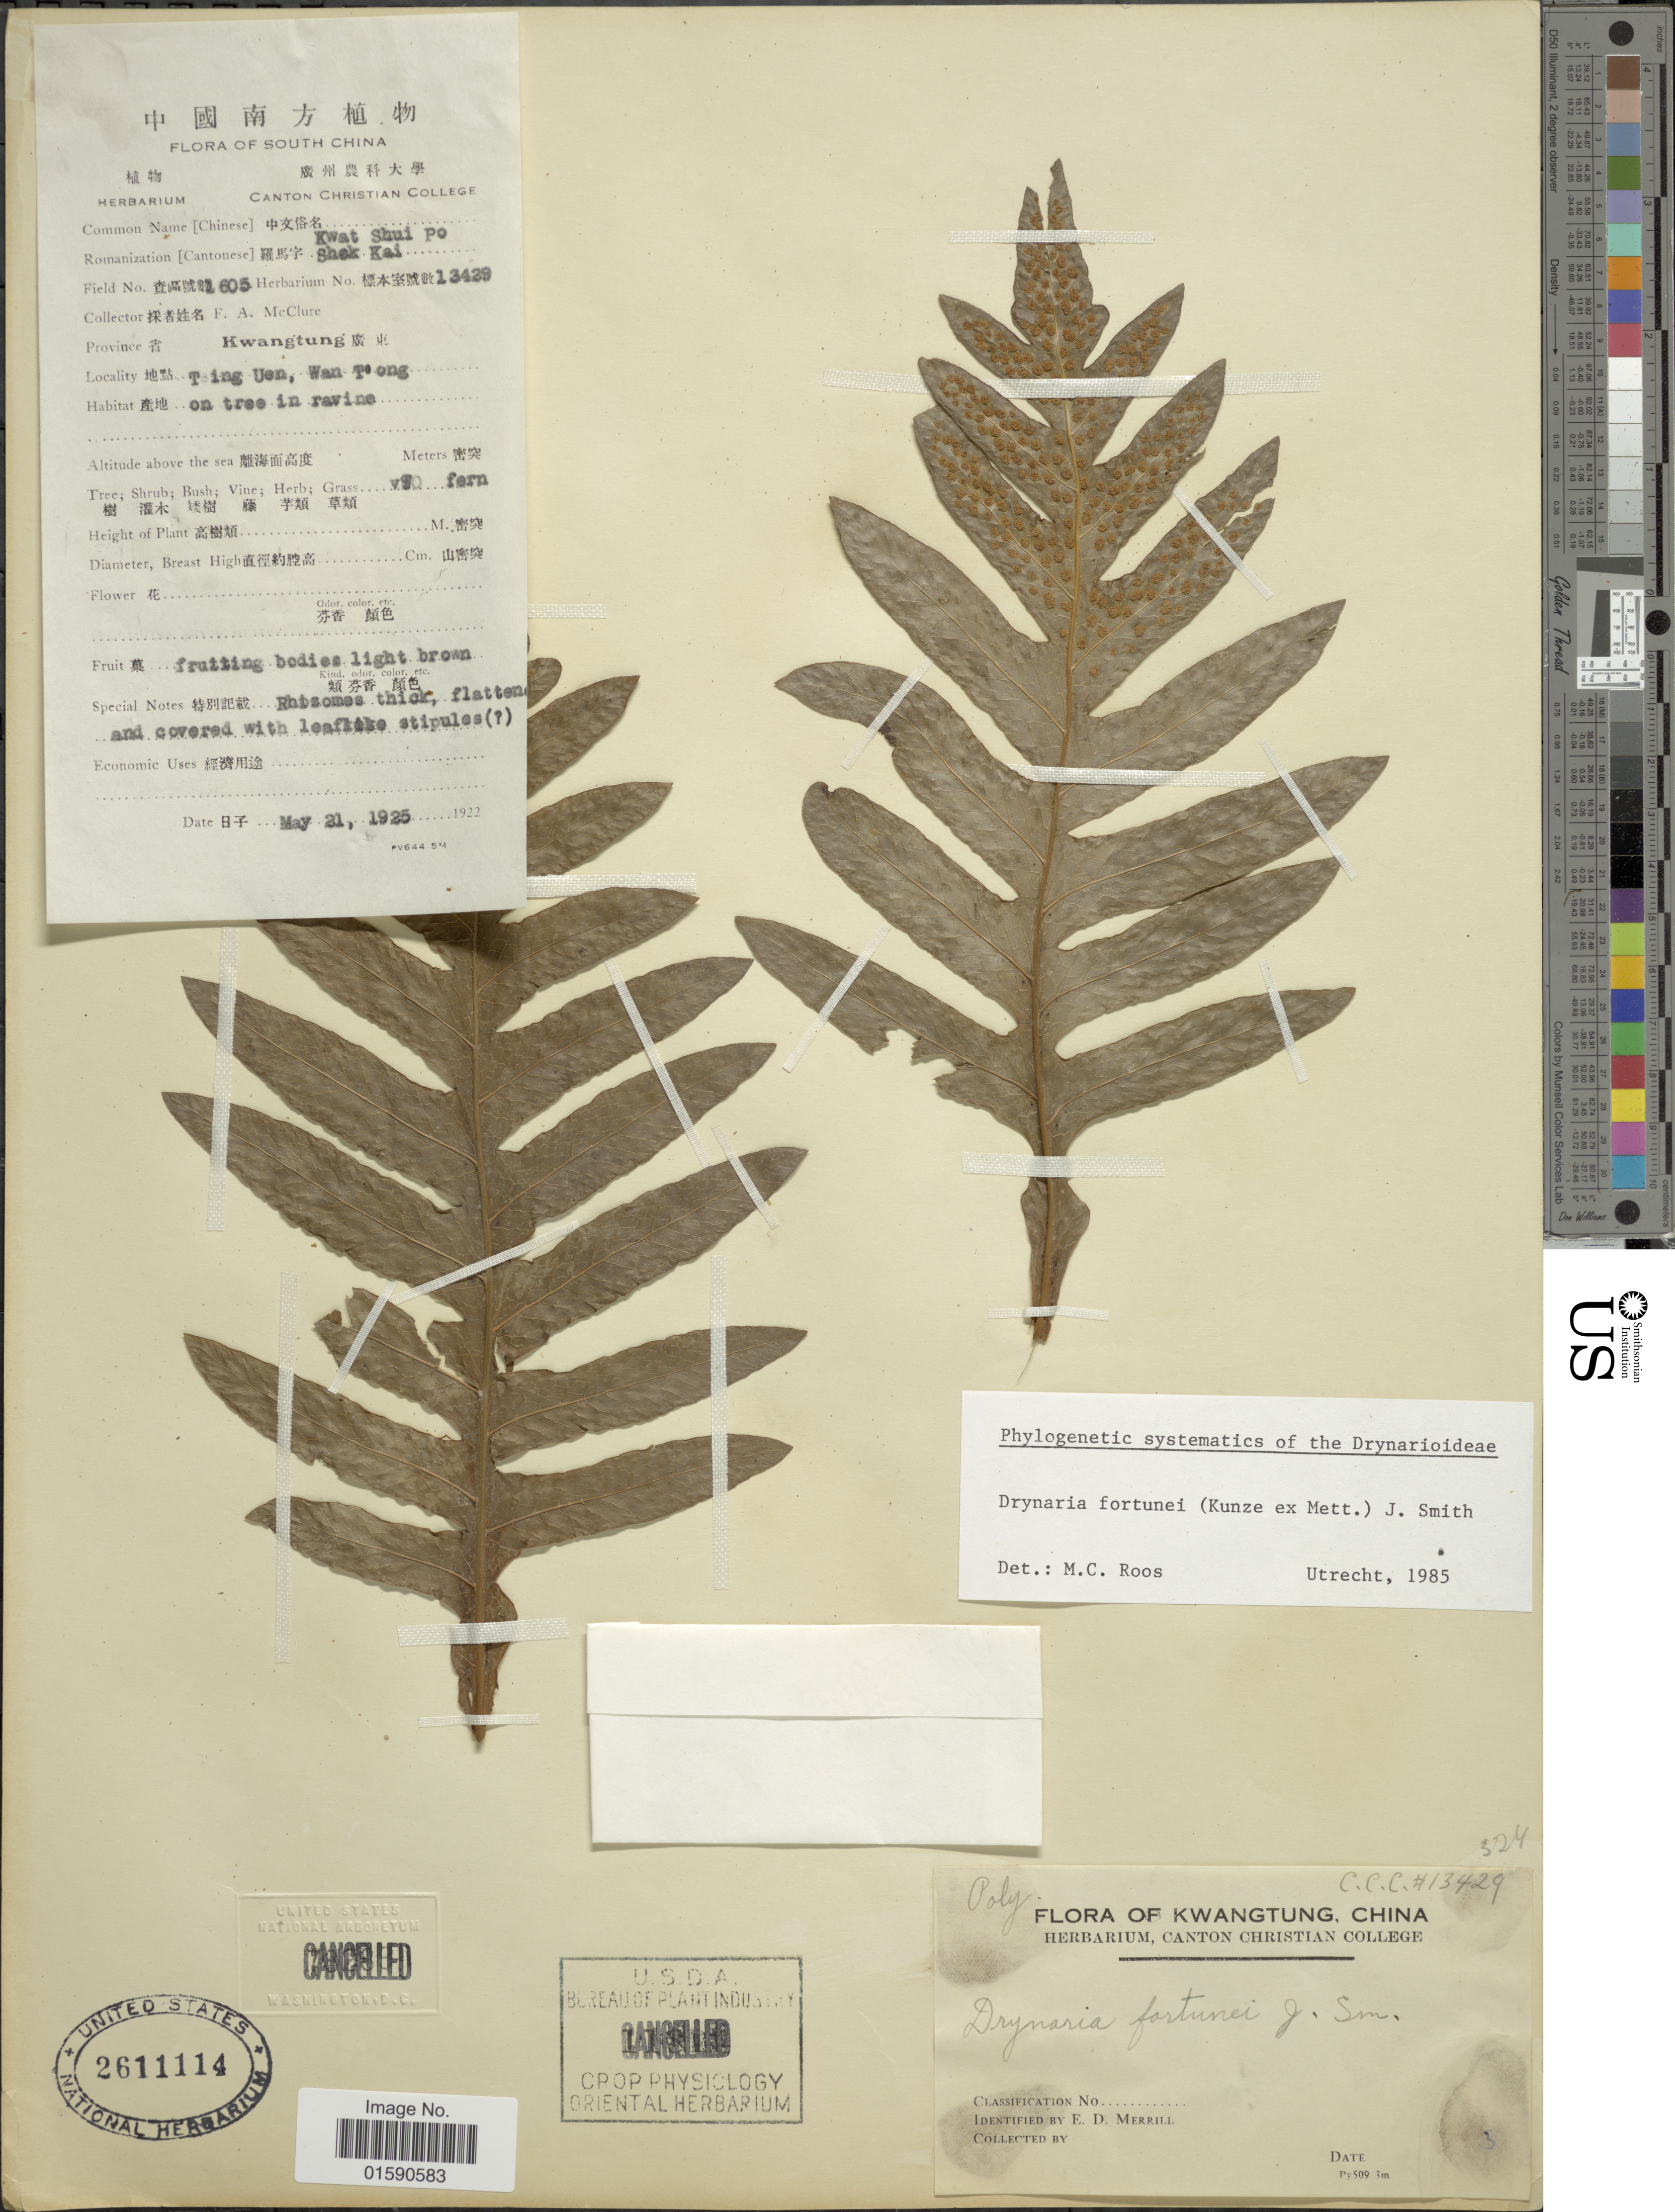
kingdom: Plantae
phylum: Tracheophyta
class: Polypodiopsida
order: Polypodiales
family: Polypodiaceae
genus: Drynaria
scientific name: Drynaria fortunei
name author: (Kunze ex Mett.) J. Sm.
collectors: F. A. McClure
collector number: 1605/13429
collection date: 1925-05-21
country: China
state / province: Guangdong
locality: Kwangtung, Ting Uen, Wan T'ong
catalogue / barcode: US 2611114